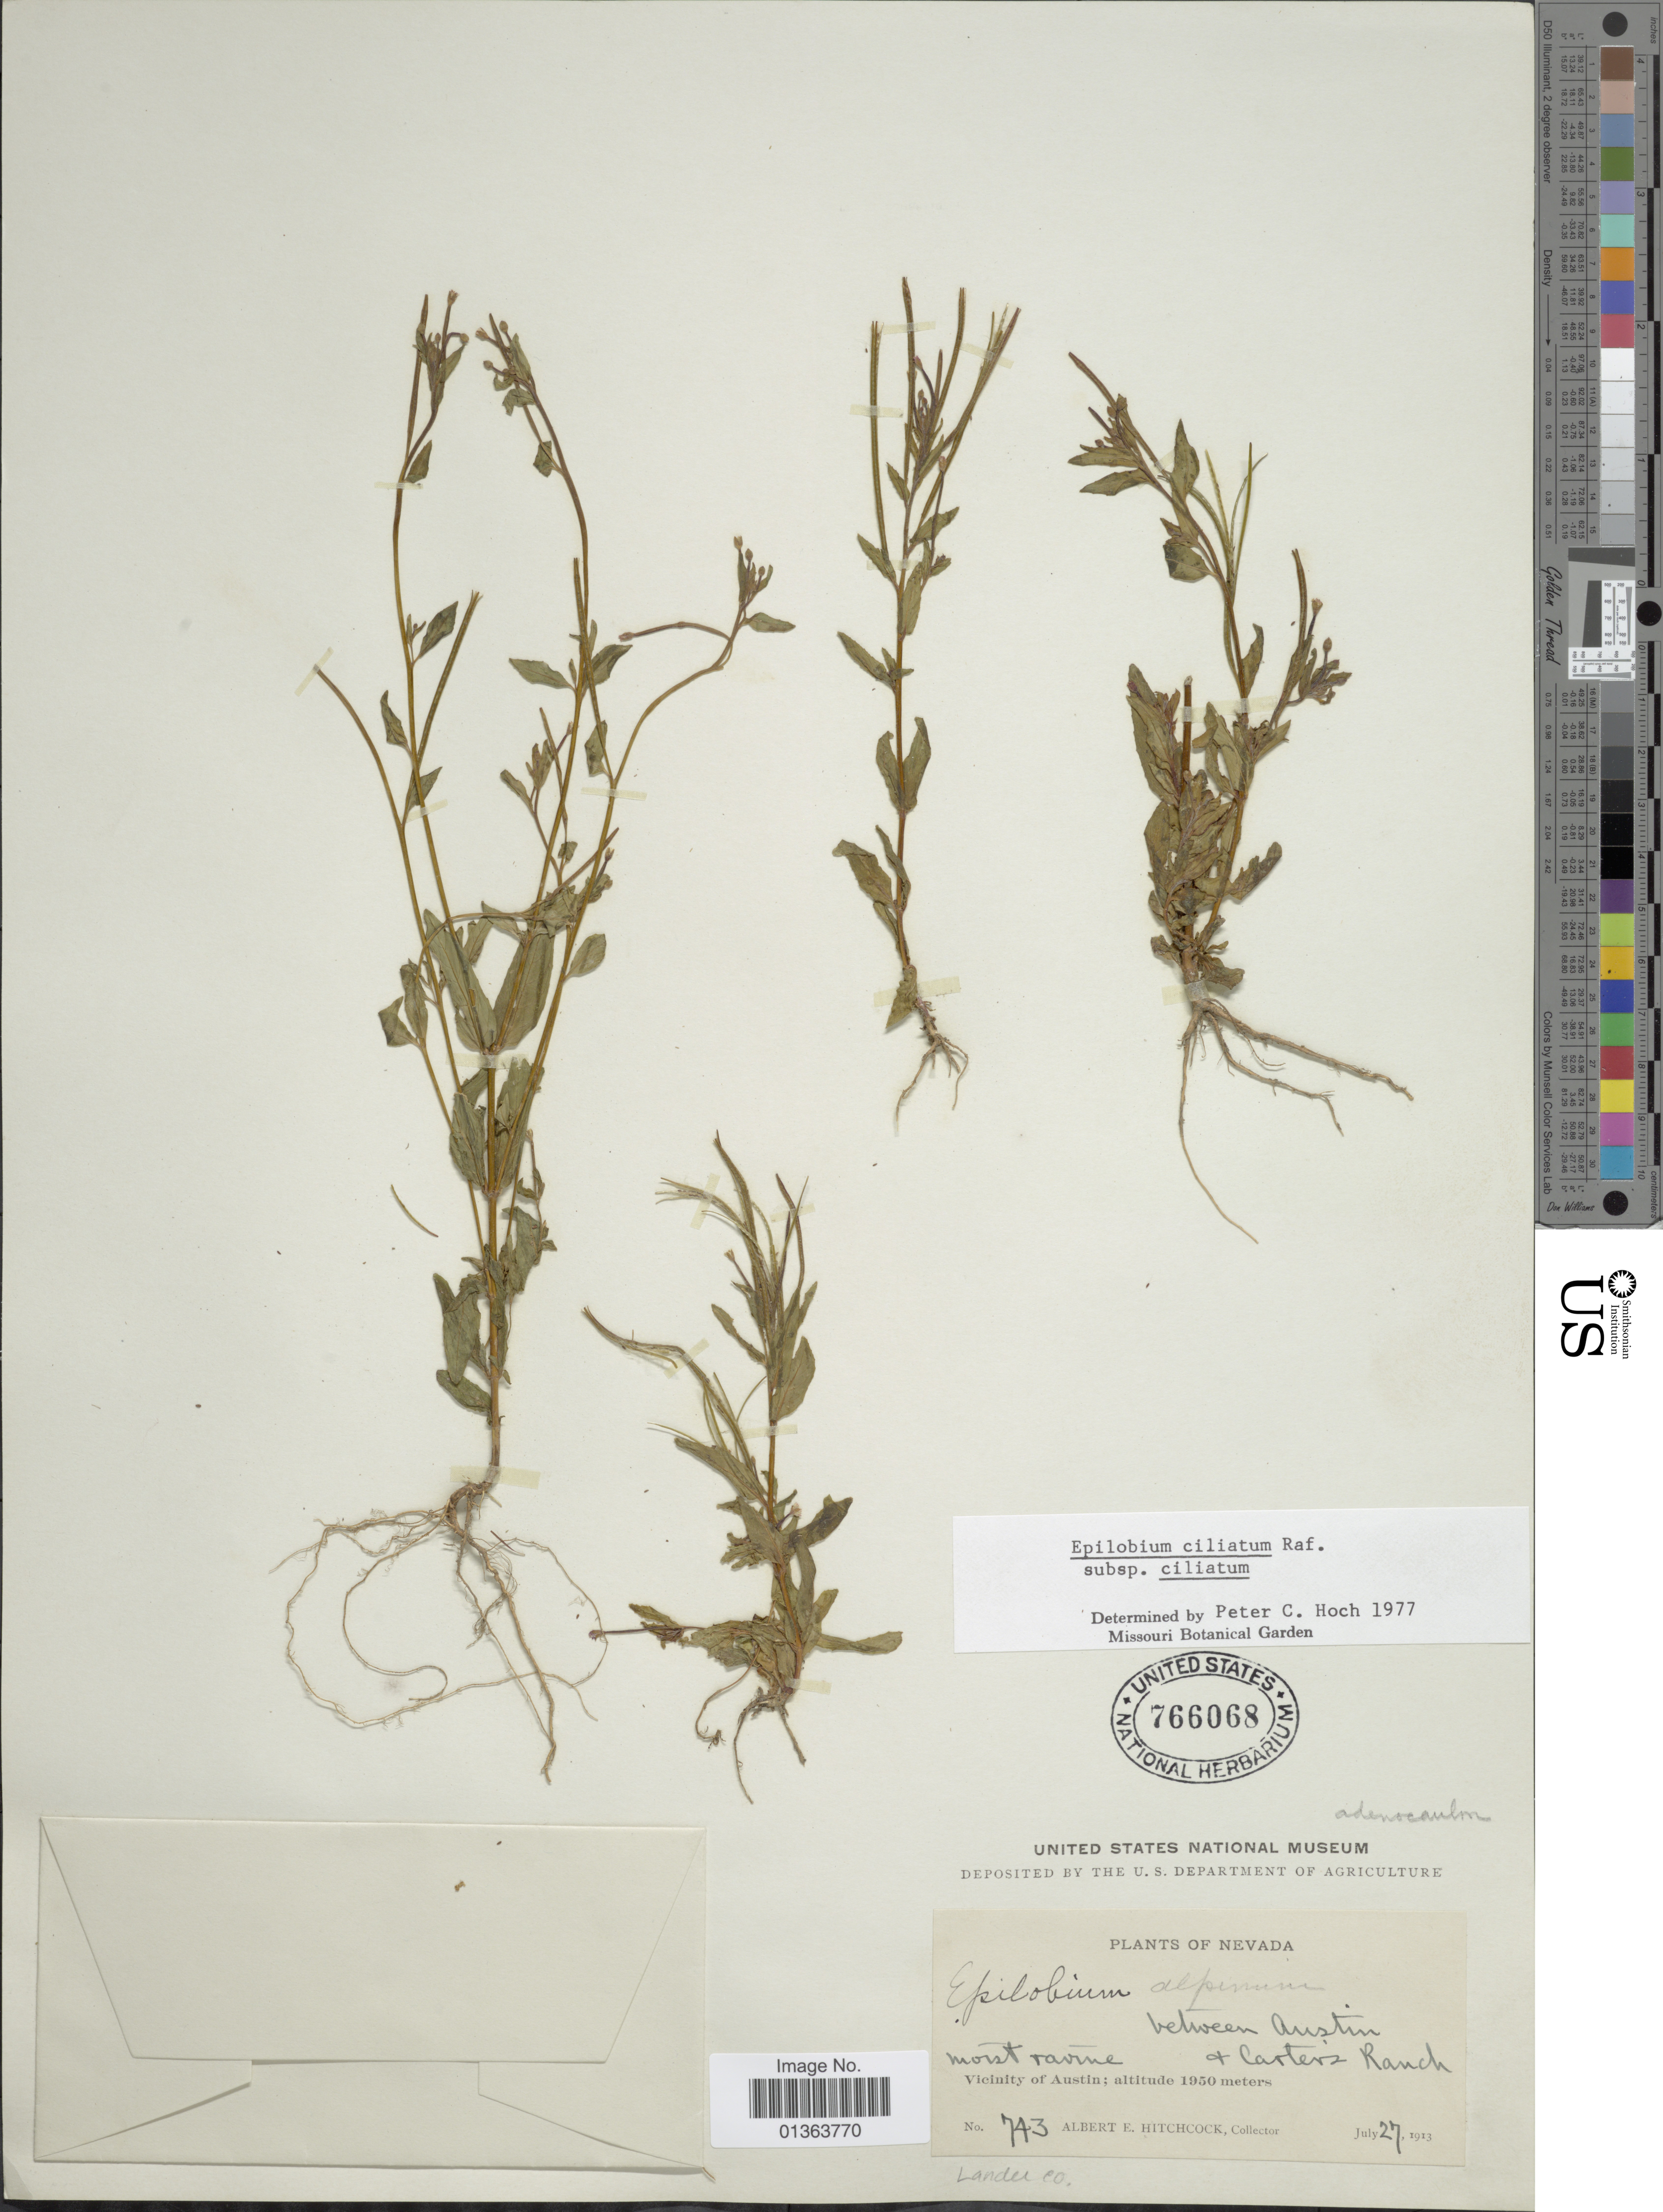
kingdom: Plantae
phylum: Tracheophyta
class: Magnoliopsida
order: Myrtales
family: Onagraceae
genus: Epilobium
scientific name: Epilobium ciliatum subsp. ciliatum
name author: Raf.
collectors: A. Hitchcock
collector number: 743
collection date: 1913-07-27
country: United States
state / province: Nevada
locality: Between Austin & Carter's Ranch, vicinity of Austin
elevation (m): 1950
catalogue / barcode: US 766068